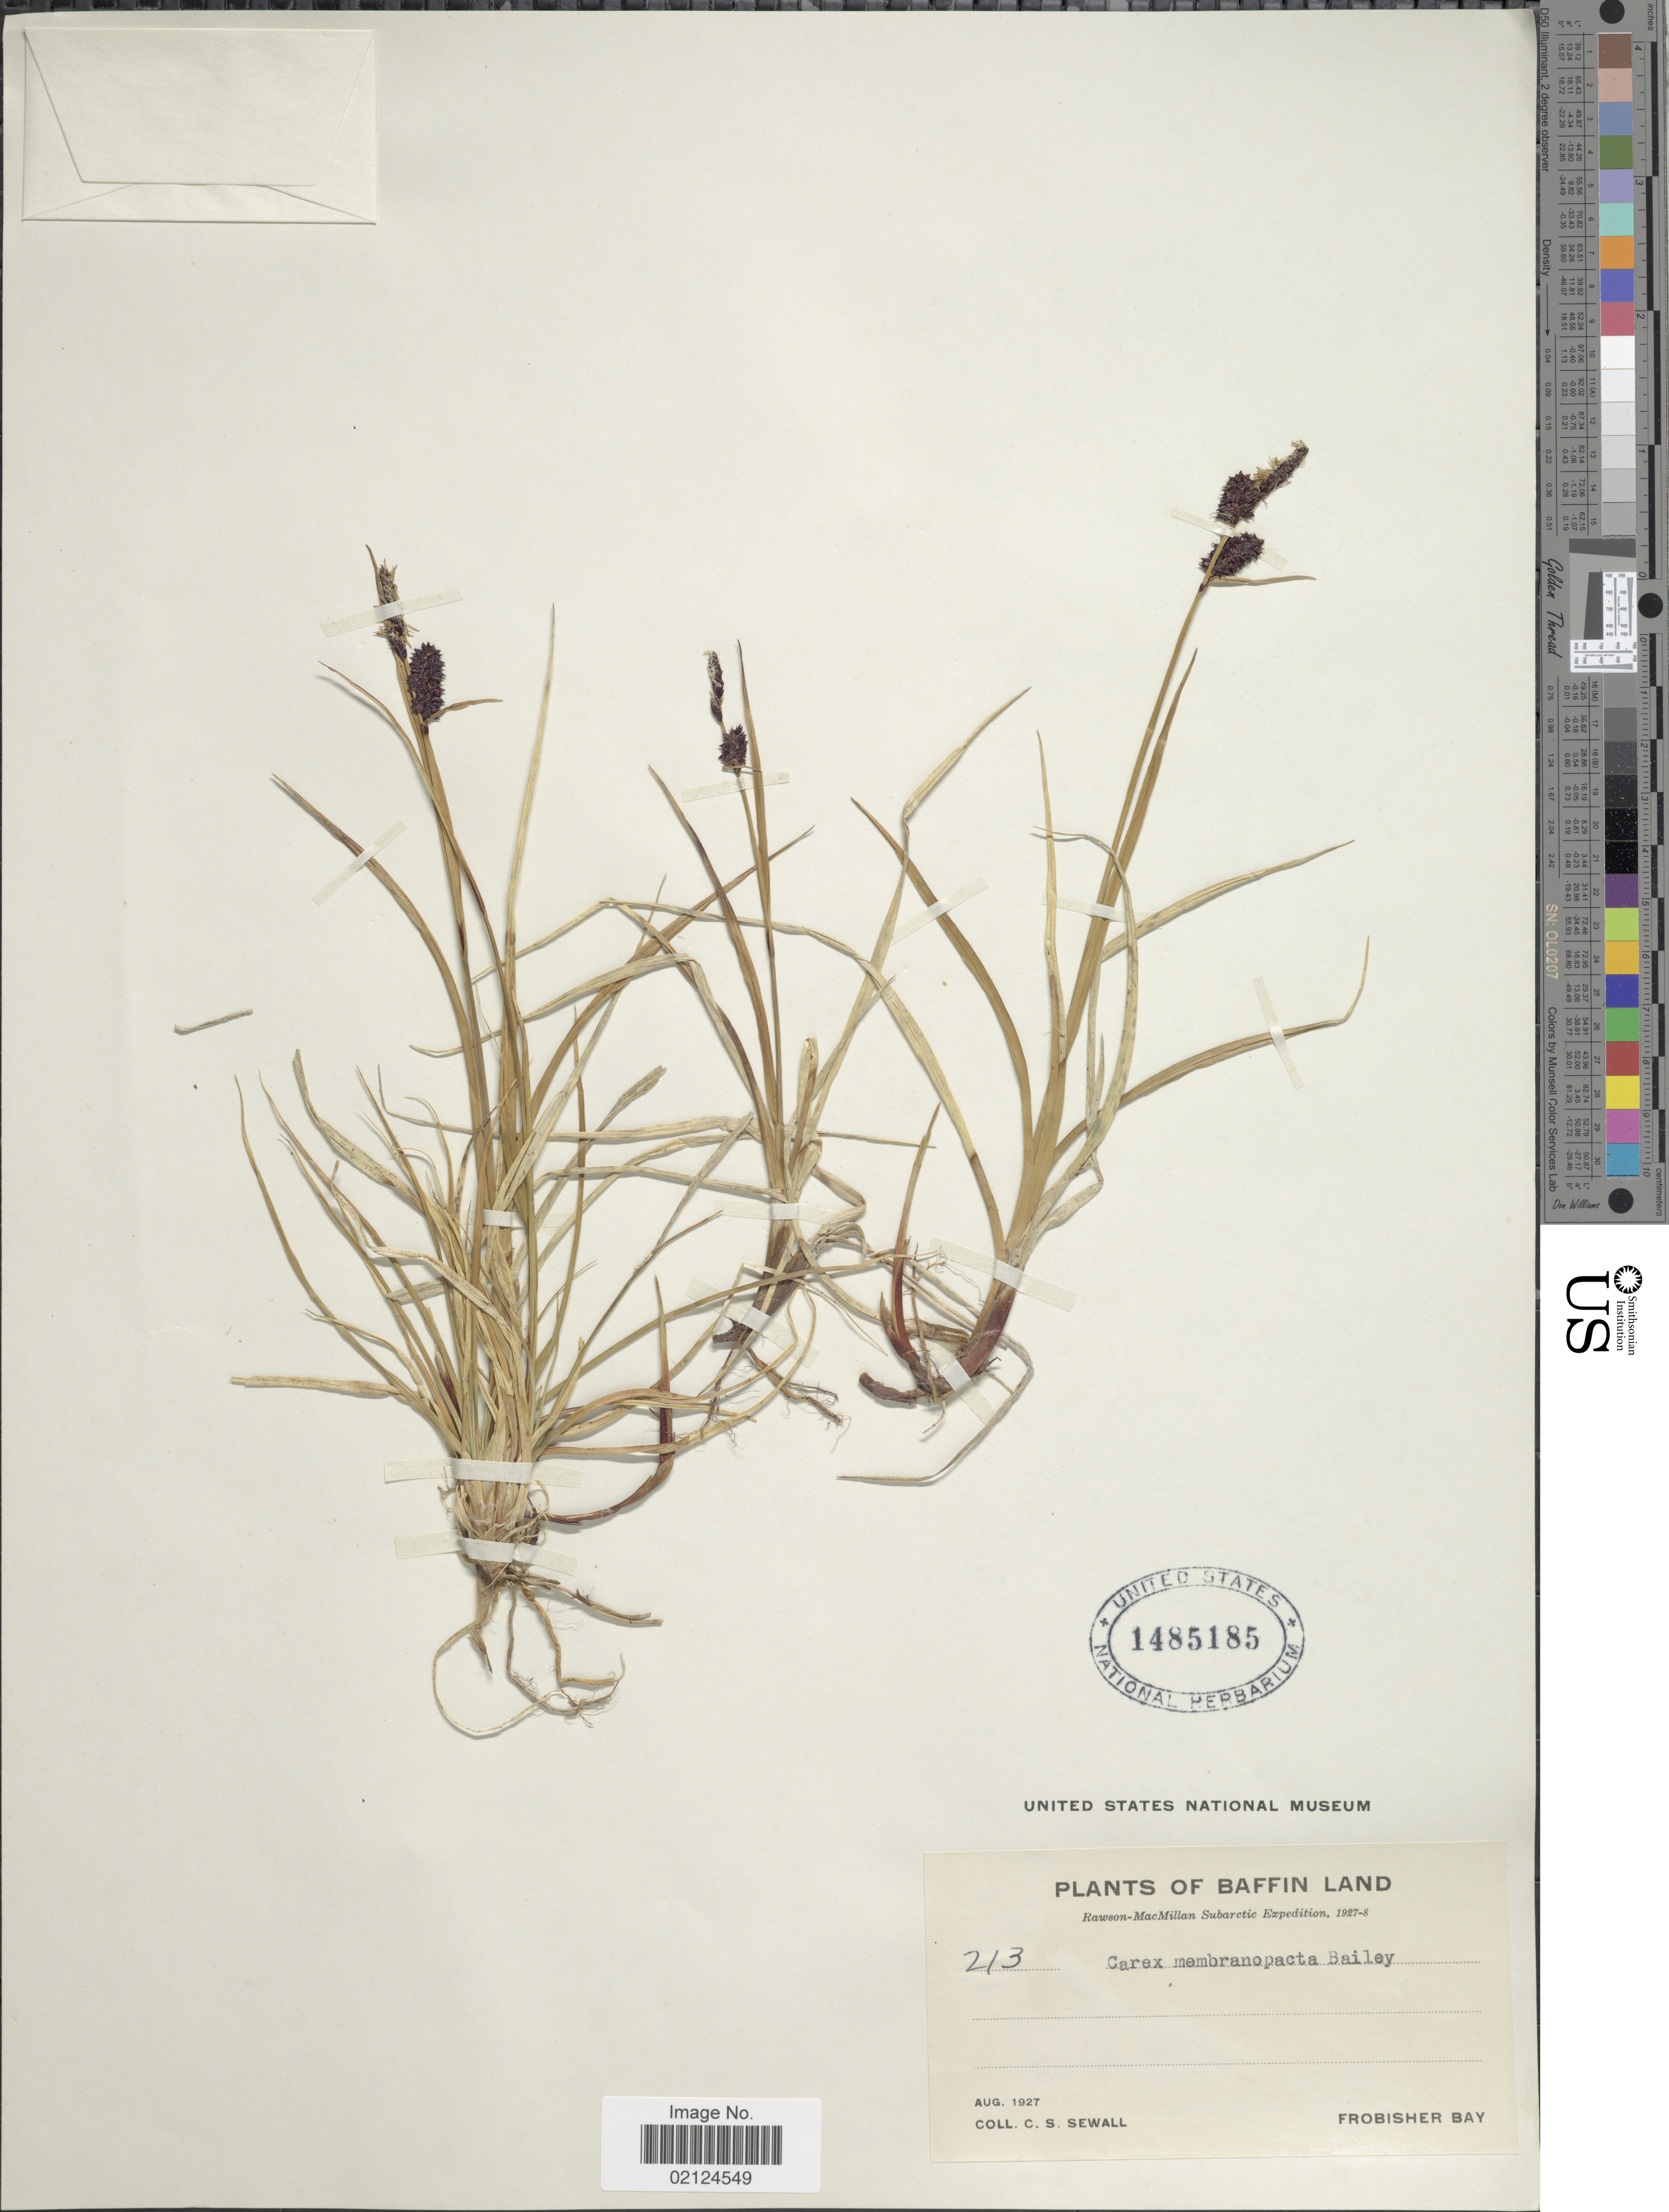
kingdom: Plantae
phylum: Tracheophyta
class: Liliopsida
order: Poales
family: Cyperaceae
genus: Carex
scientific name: Carex membranacea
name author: Hook.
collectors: C. Sewall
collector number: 213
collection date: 1927-08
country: Canada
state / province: Nunavut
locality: Baffin Land, Frobisher Bay, Subarctic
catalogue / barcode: US 1485185